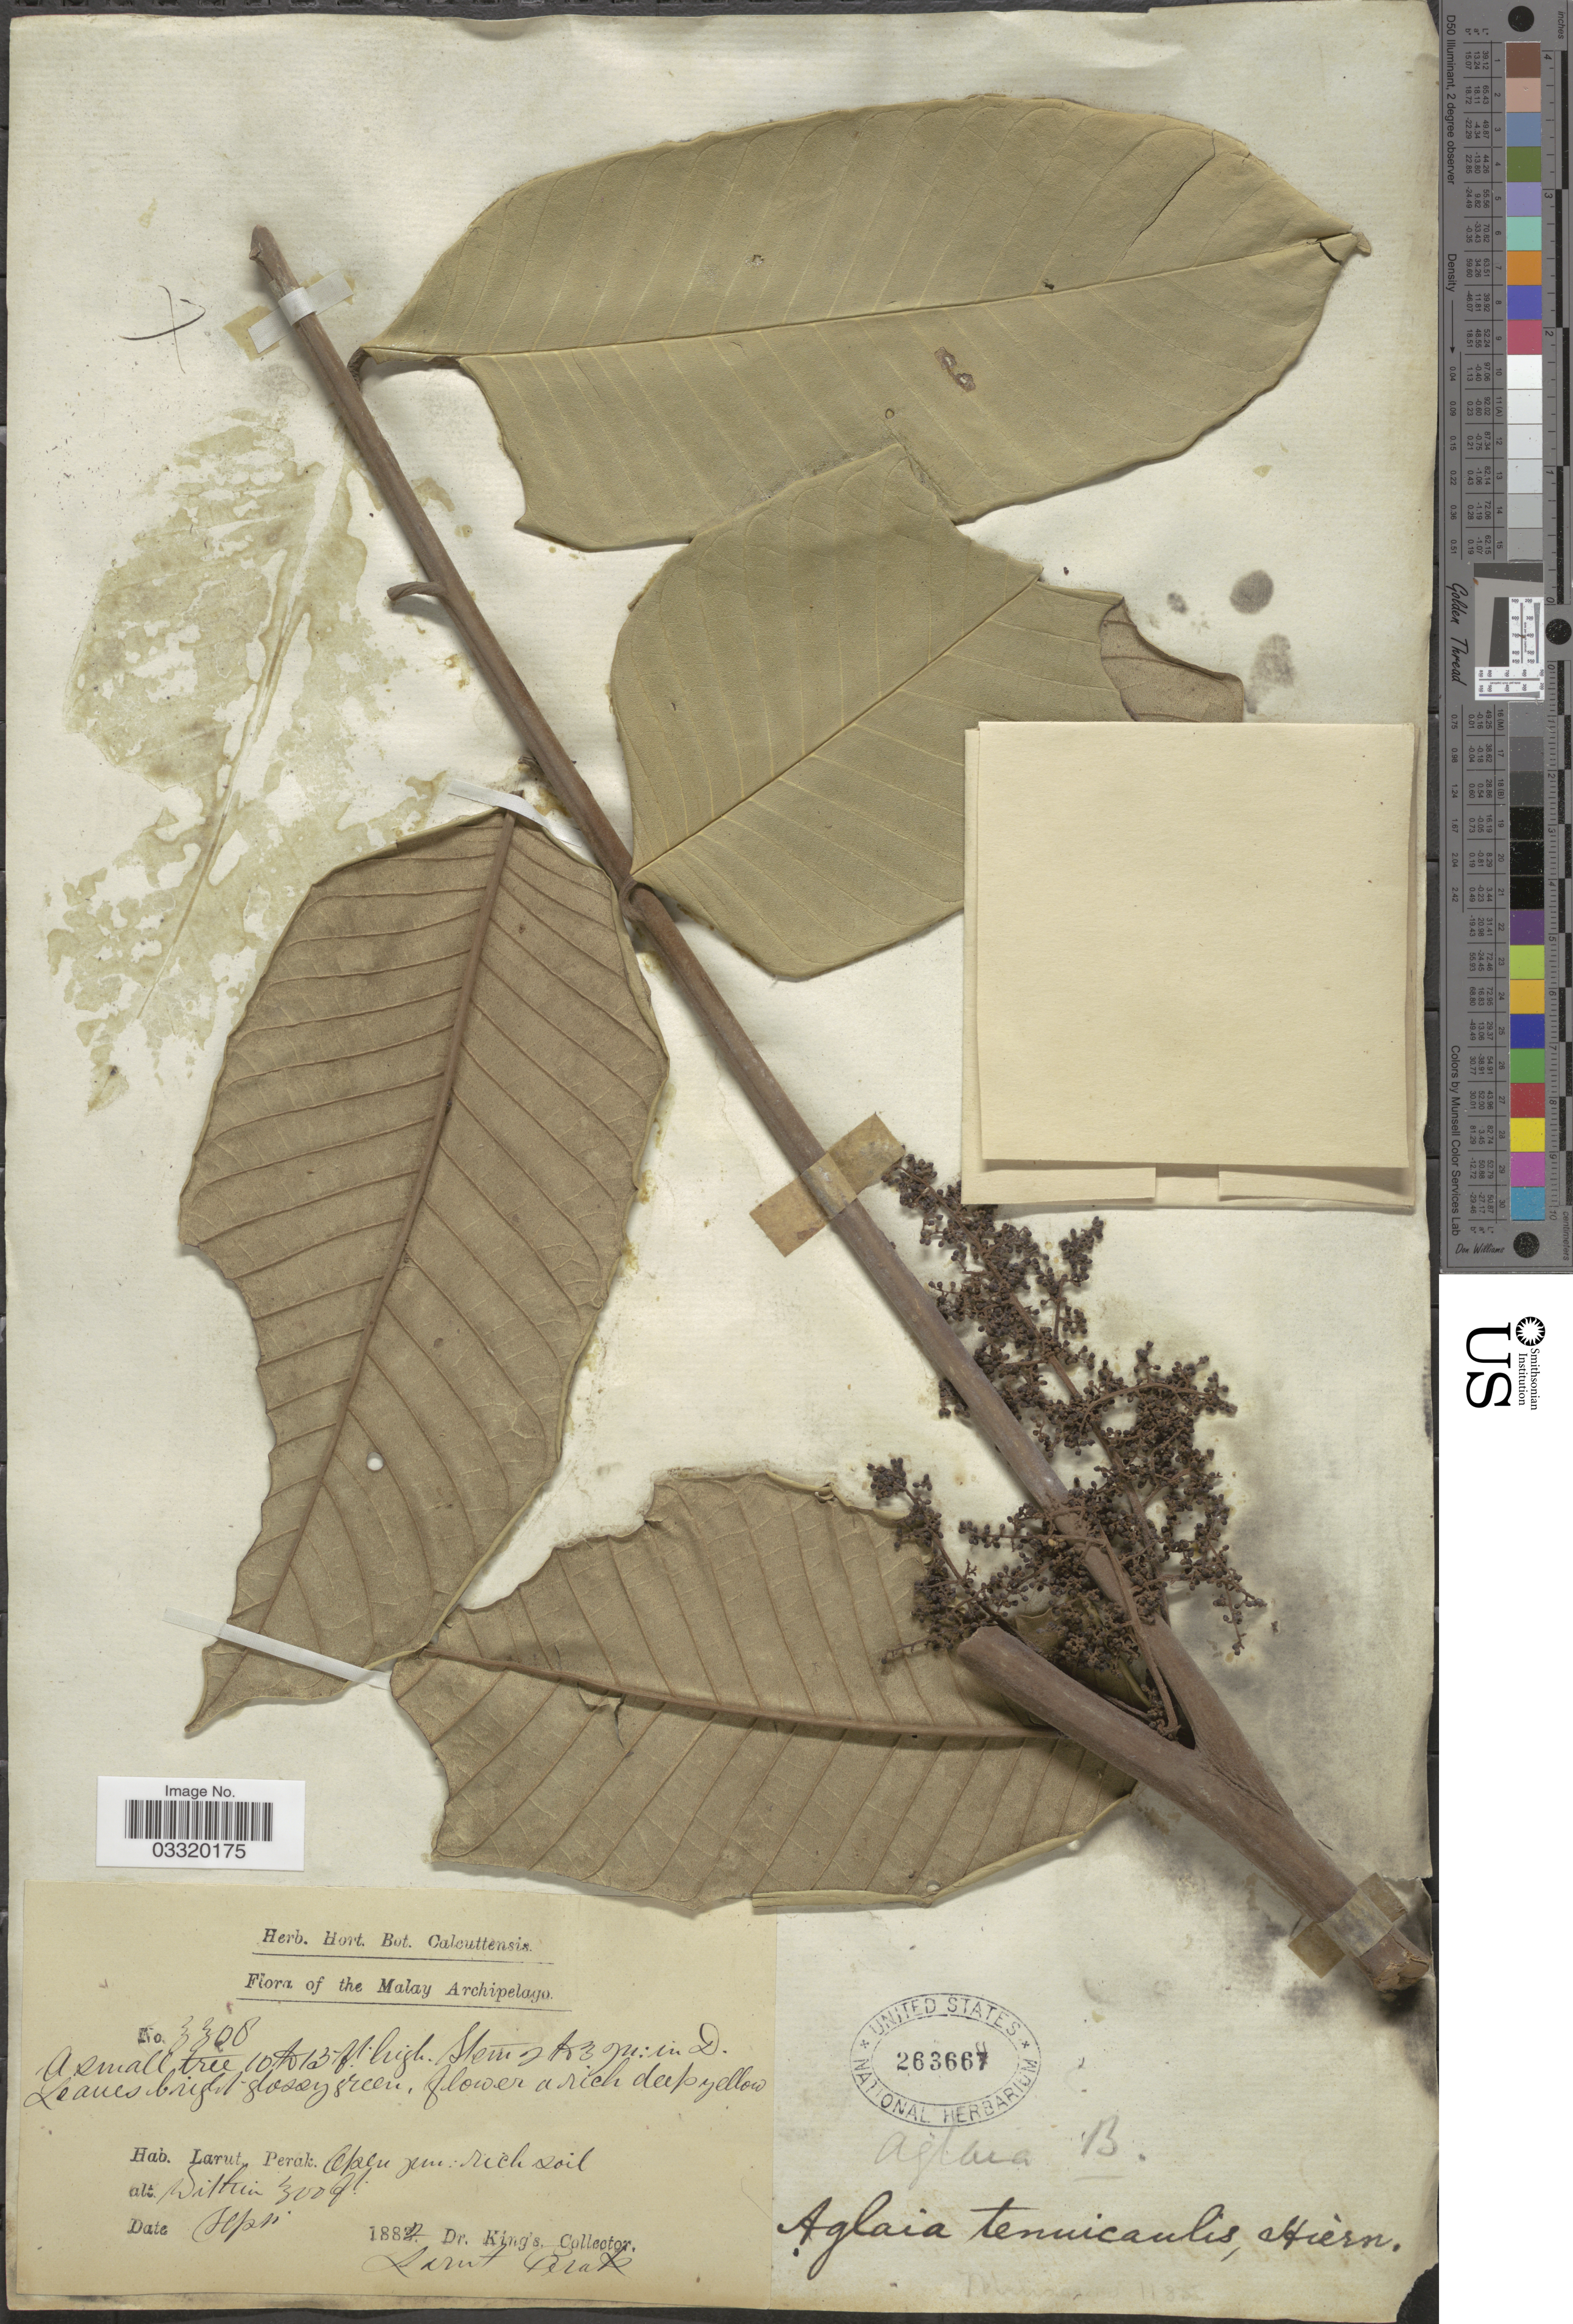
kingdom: Plantae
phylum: Tracheophyta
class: Magnoliopsida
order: Sapindales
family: Meliaceae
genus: Aglaia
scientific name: Aglaia tenuicaulis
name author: Hiern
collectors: Dr. King's collector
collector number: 3308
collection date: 1882-09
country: Malaysia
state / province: Perak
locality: Malay Peninsula. Larut.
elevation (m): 91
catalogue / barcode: US 263667